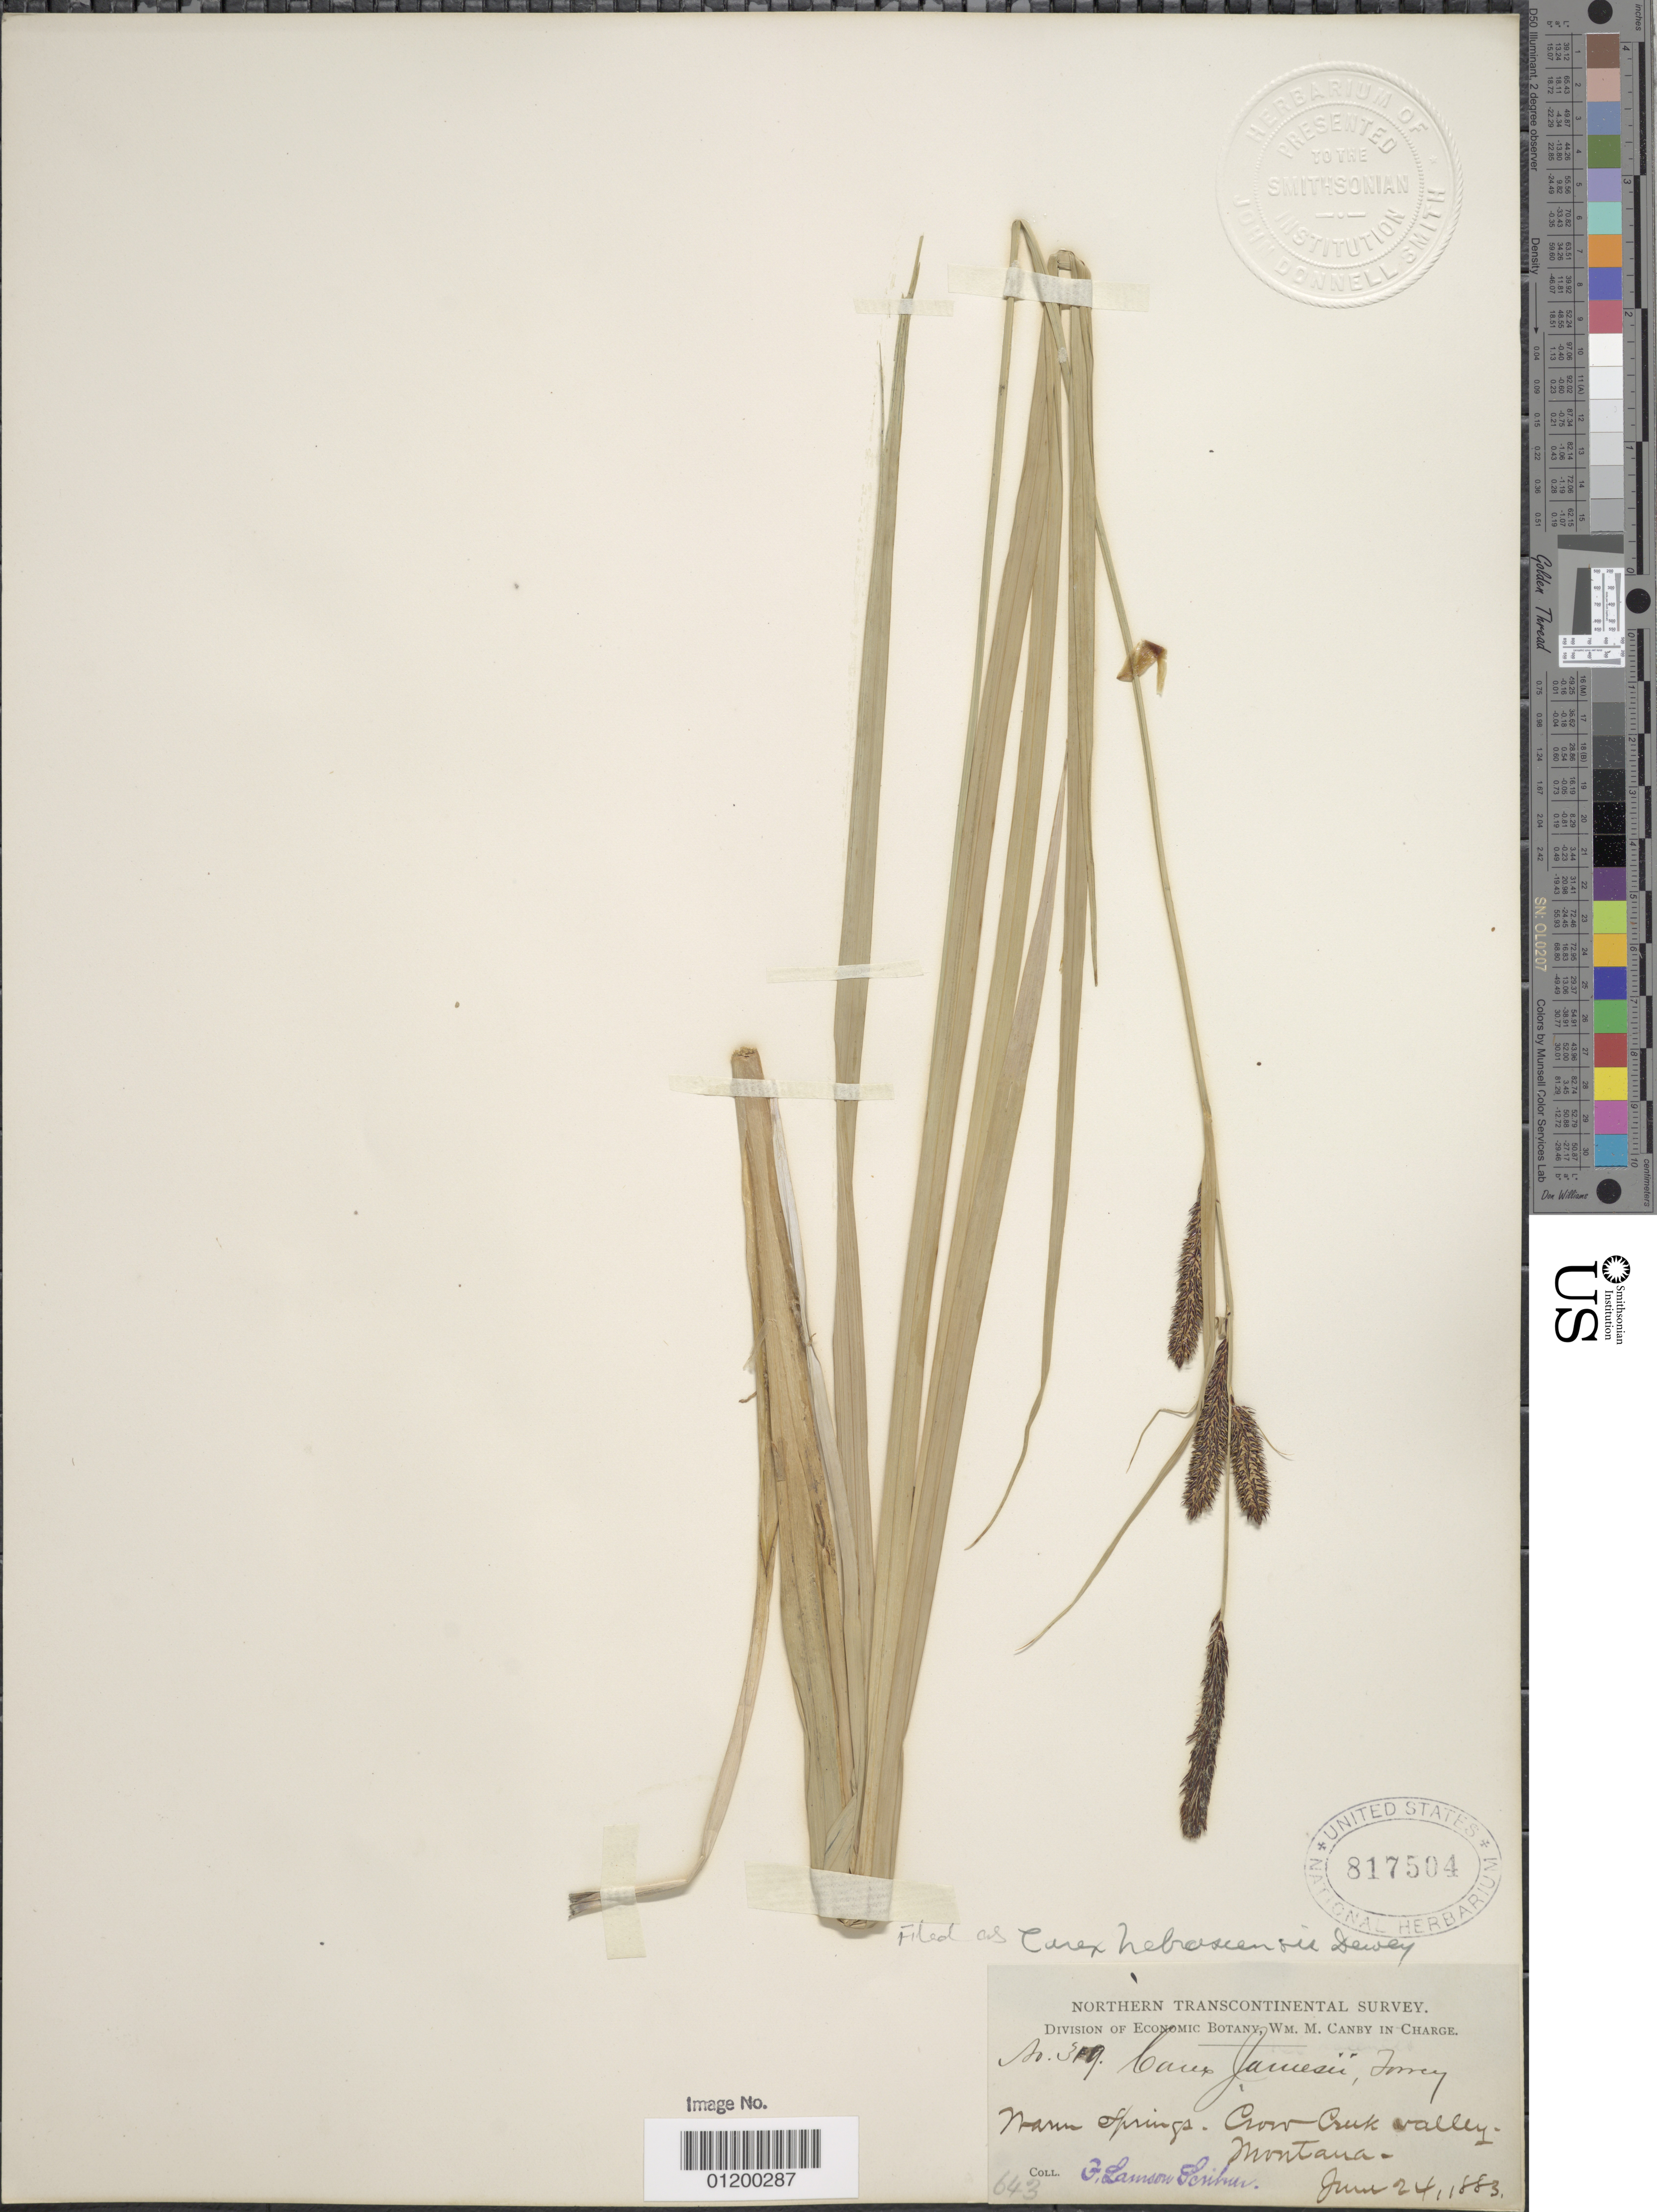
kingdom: Plantae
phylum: Tracheophyta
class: Liliopsida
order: Poales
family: Cyperaceae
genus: Carex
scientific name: Carex nebrascensis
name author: Dewey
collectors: F. L. Scribner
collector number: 319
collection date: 1883-06-24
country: United States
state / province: Montana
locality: Crow Creek.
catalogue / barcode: US 817504